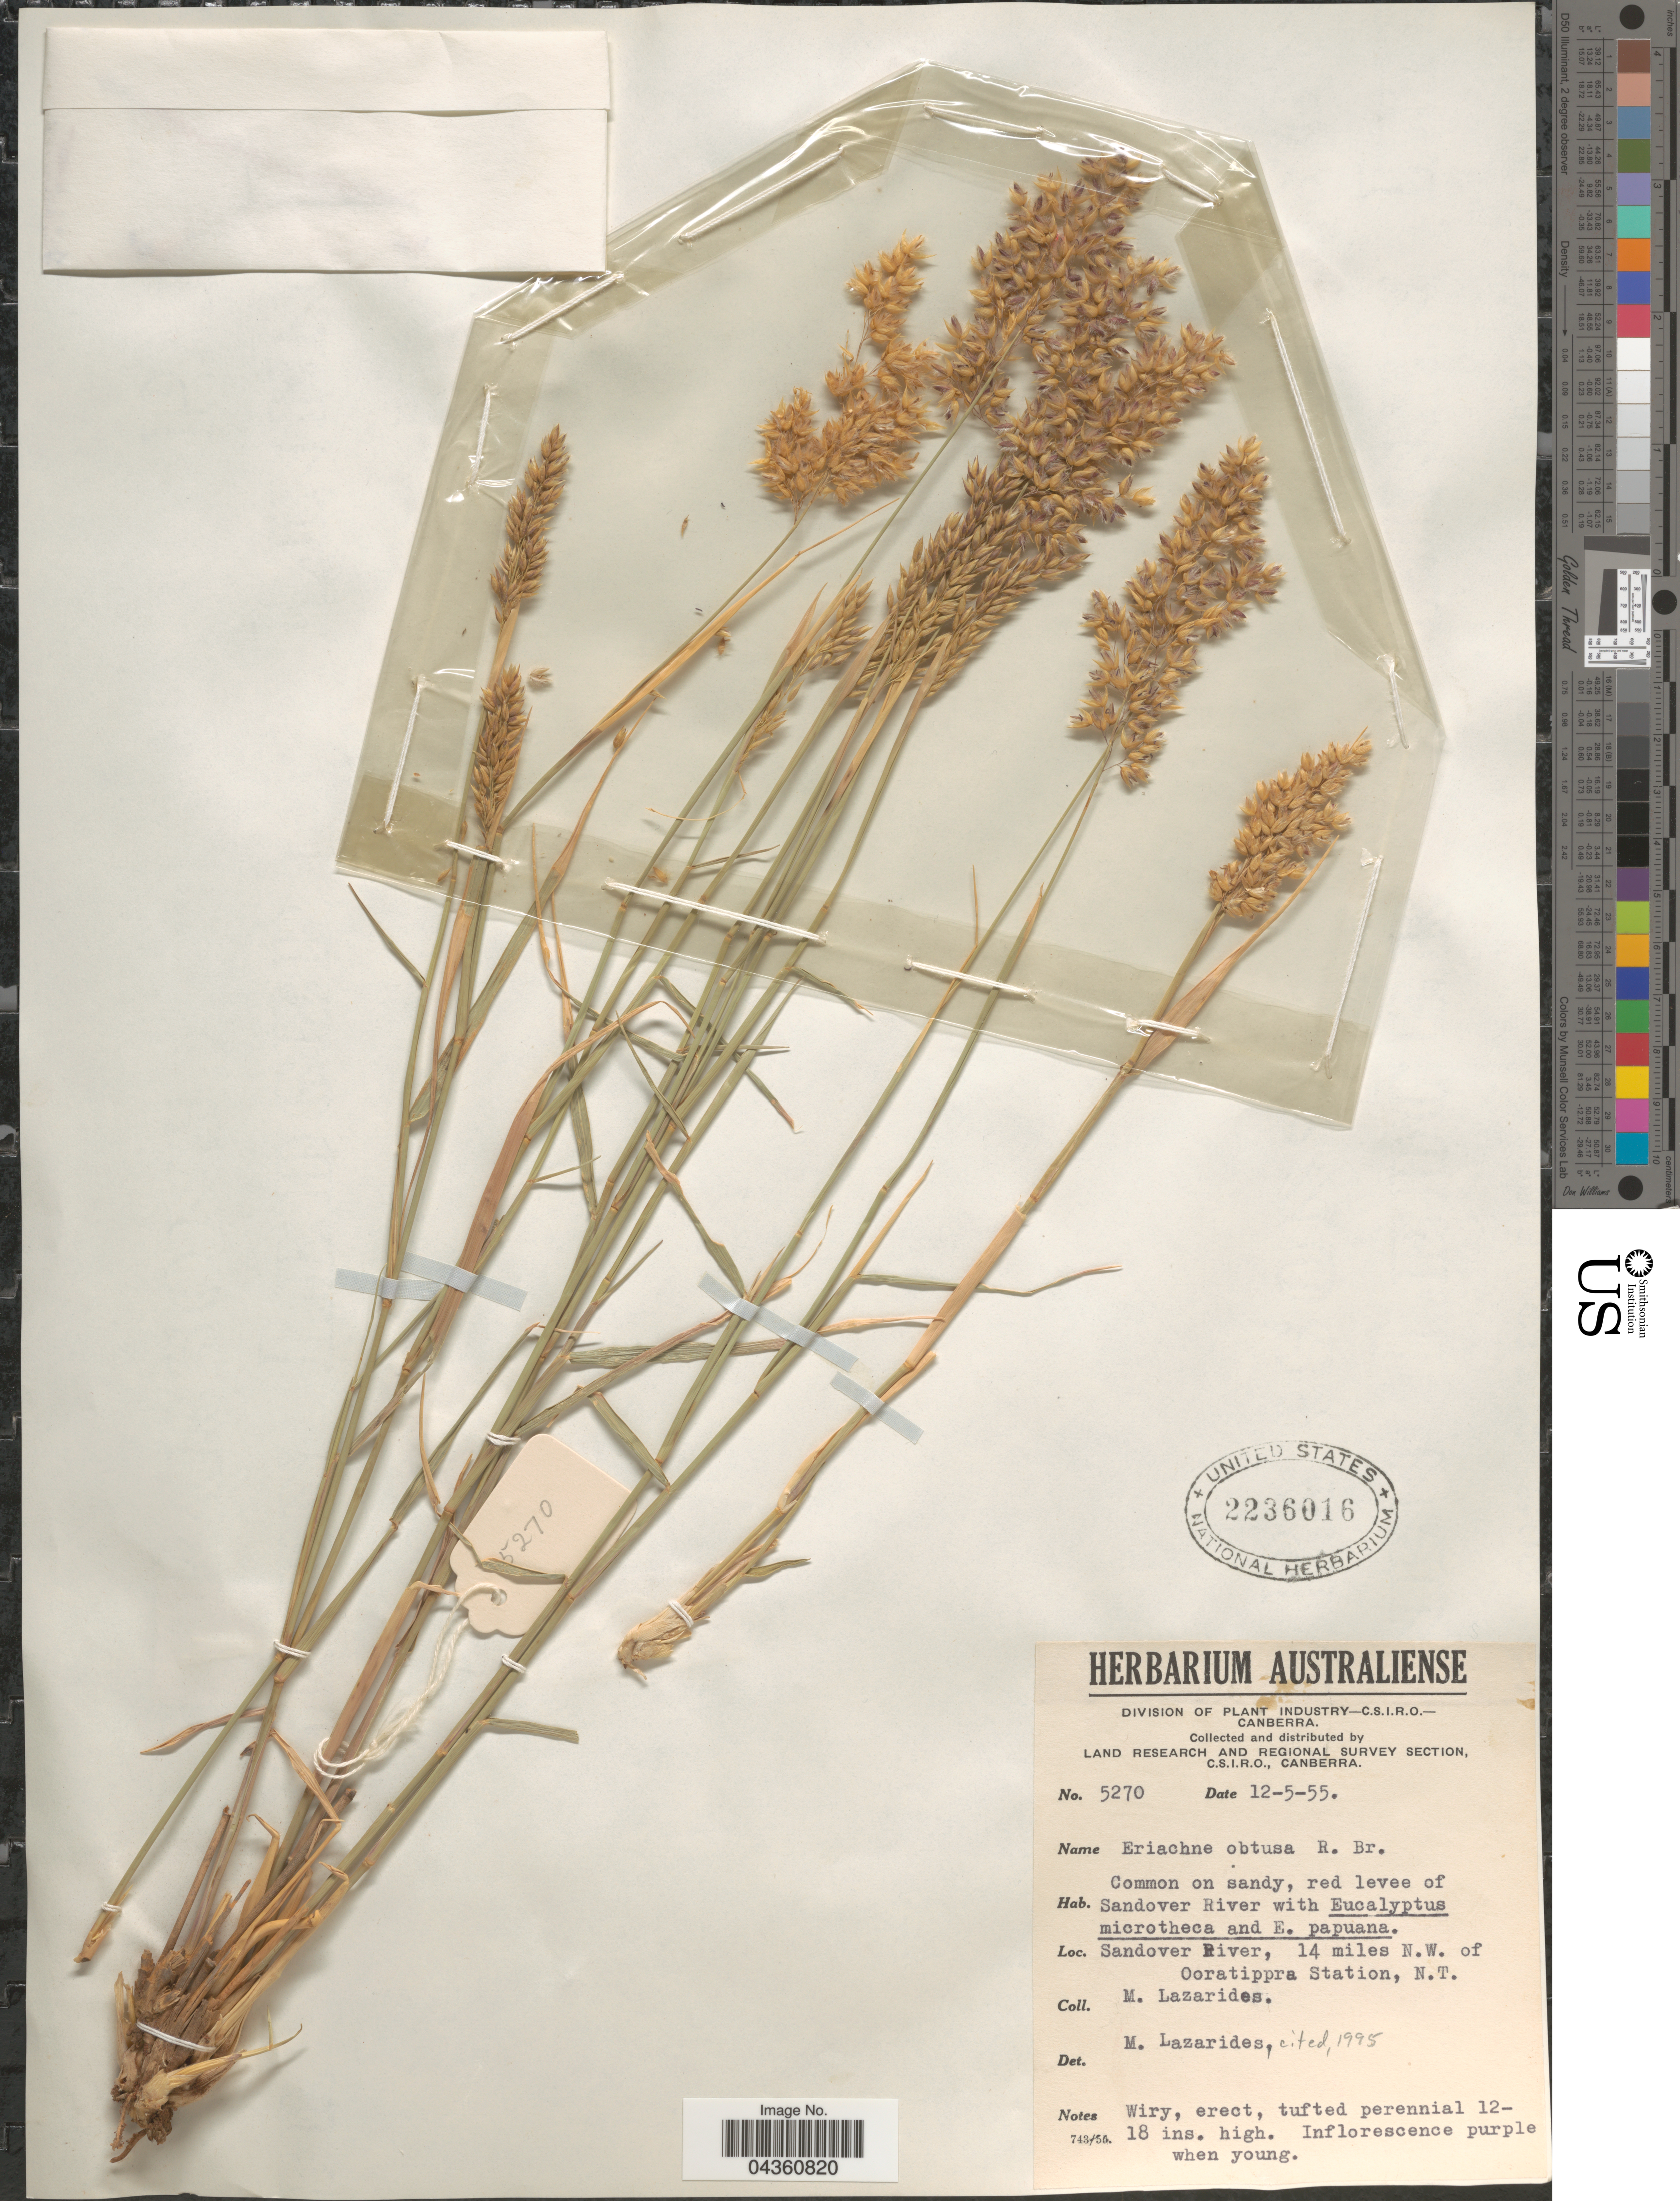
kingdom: Plantae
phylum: Tracheophyta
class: Liliopsida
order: Poales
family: Poaceae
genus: Eriachne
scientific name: Eriachne obtusa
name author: R. Br.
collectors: M. Lazarides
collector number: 5270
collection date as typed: Transcribed d/m/y: 12/5/55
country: Australia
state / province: Northern Territory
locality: Land Research and Regional Survey Section. Sandover River, 14 miles N.W. of Ocratippra Station.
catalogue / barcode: US 2236016